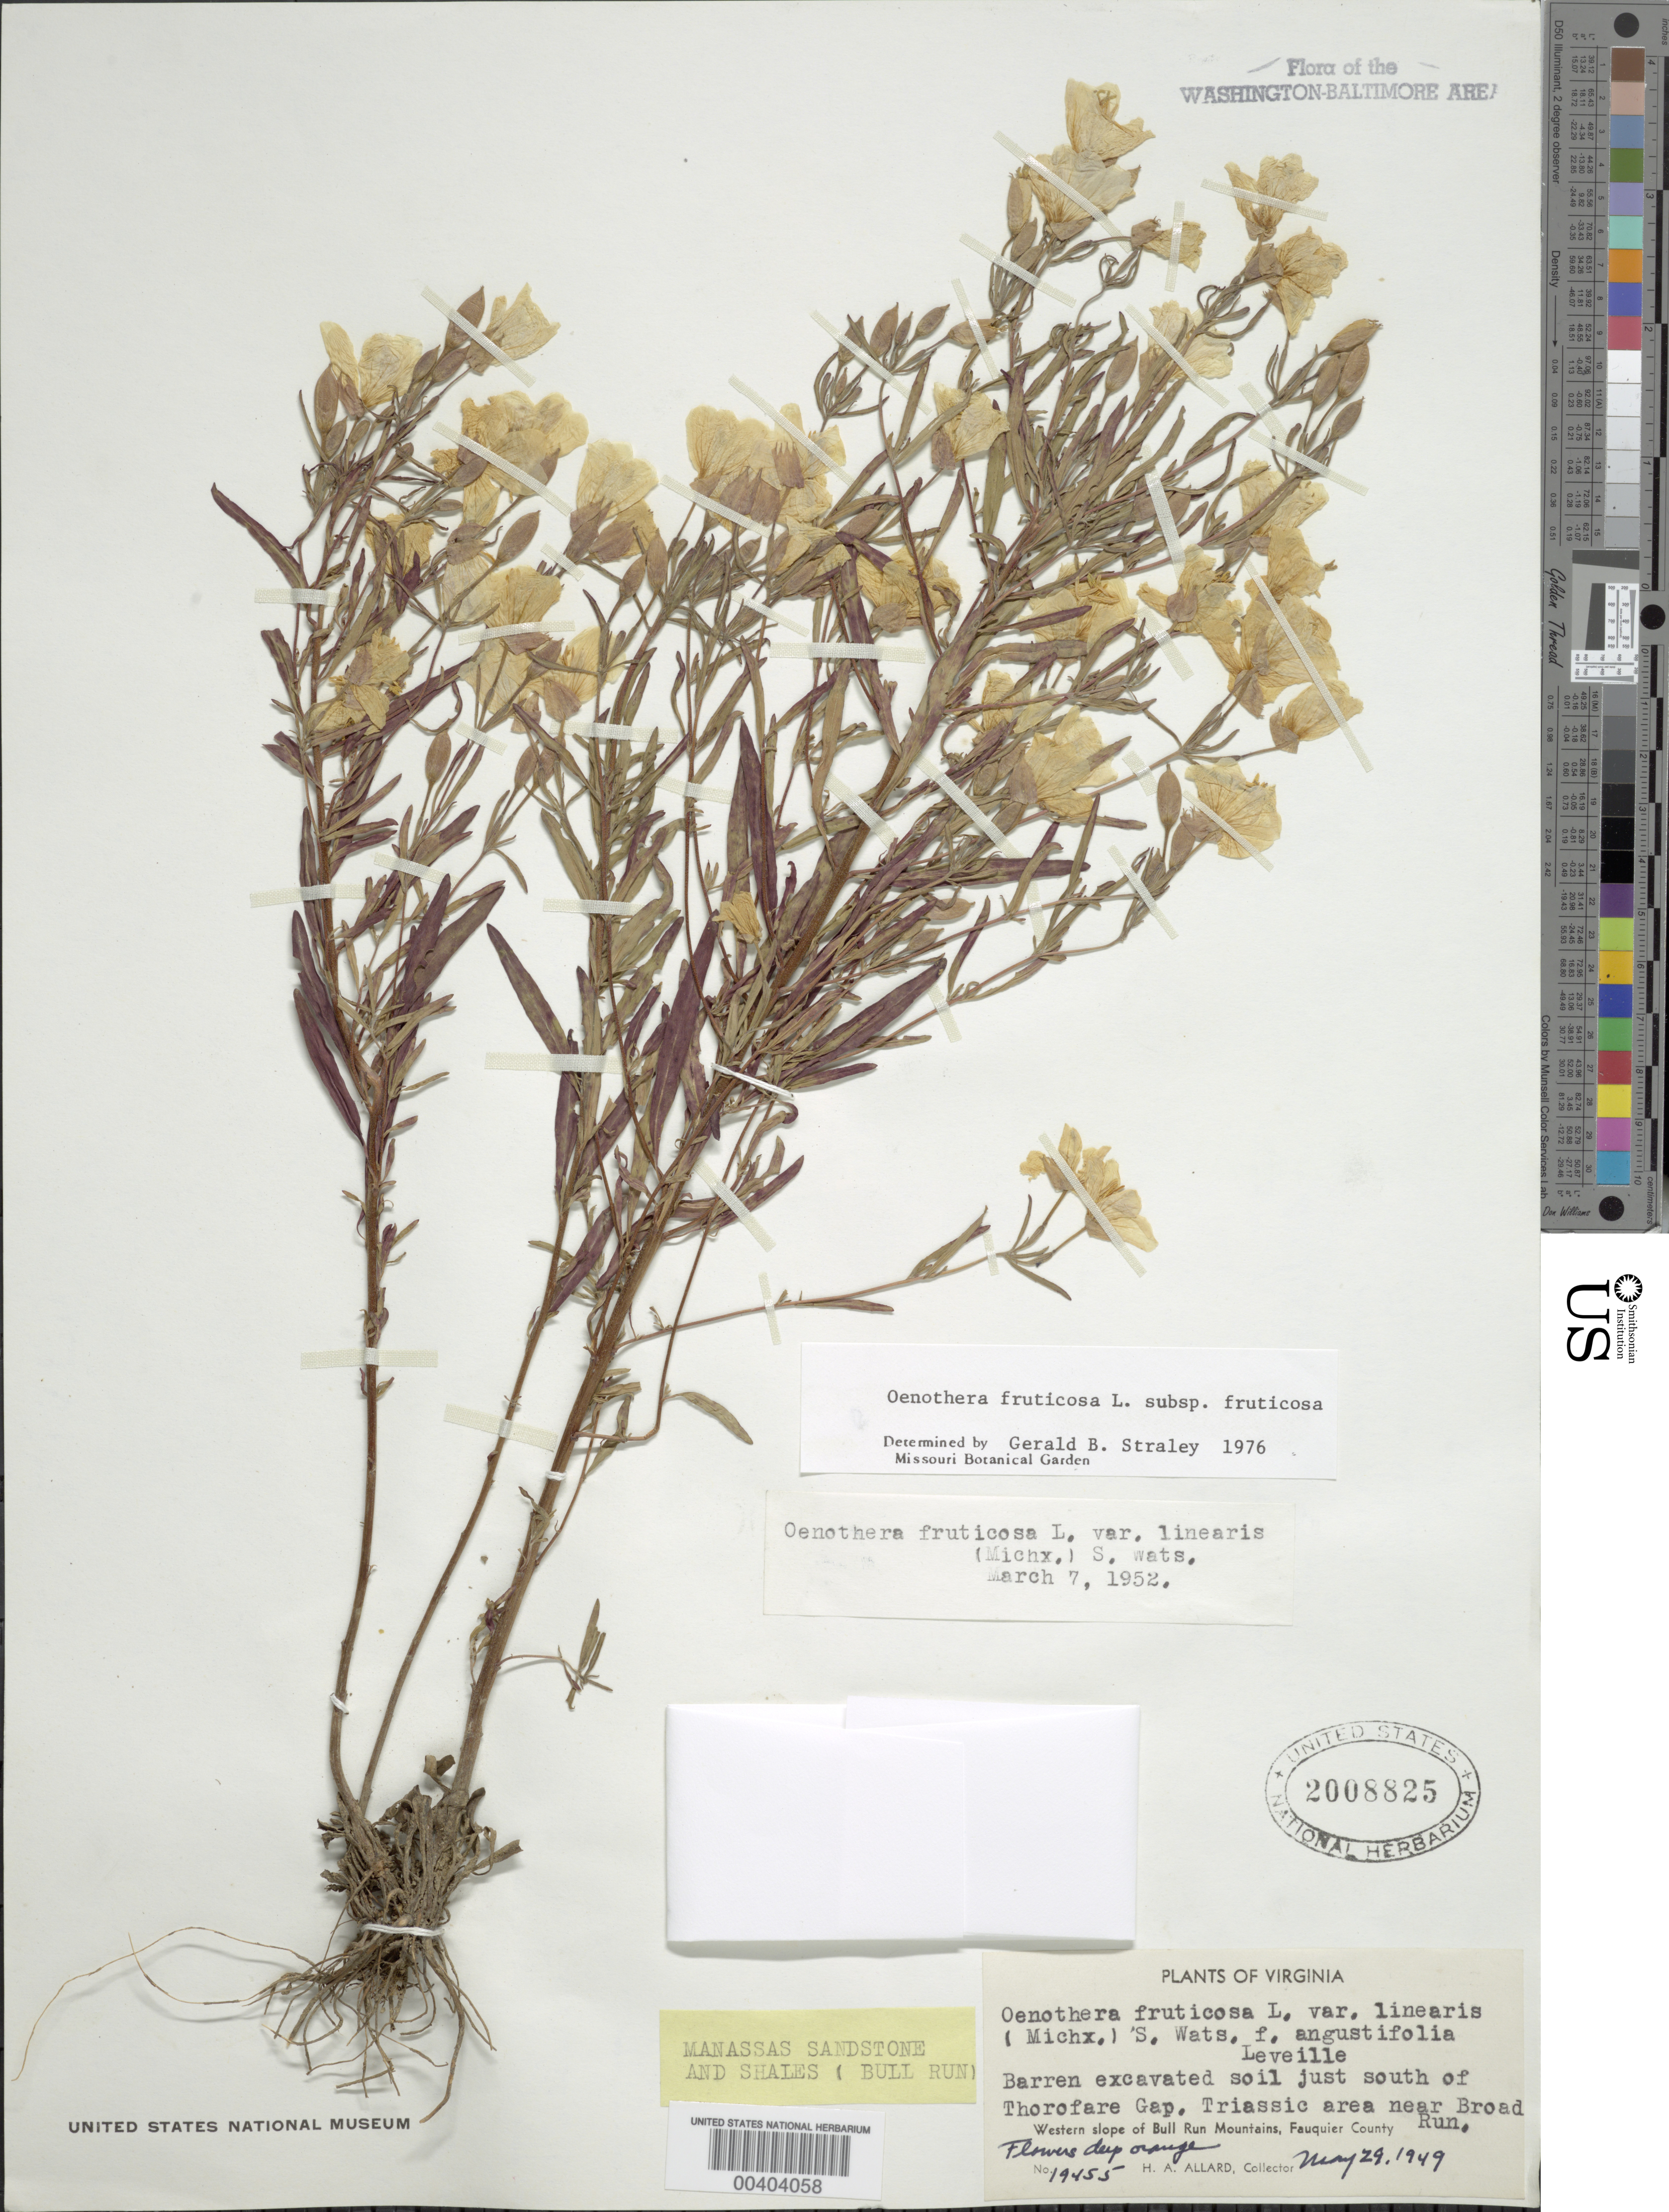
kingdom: Plantae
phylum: Tracheophyta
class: Magnoliopsida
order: Myrtales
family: Onagraceae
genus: Oenothera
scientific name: Oenothera fruticosa subsp. fruticosa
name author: L.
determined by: Straley, G. B.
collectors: H. A. Allard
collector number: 19455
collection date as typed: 29 May 1949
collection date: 1949-05-29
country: United States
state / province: Virginia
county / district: Fauquier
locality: S of Thorofare Gap, Triassic area near Broad Run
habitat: Barren excavated soil, Manassas sandstone and shales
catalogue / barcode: US 2008825